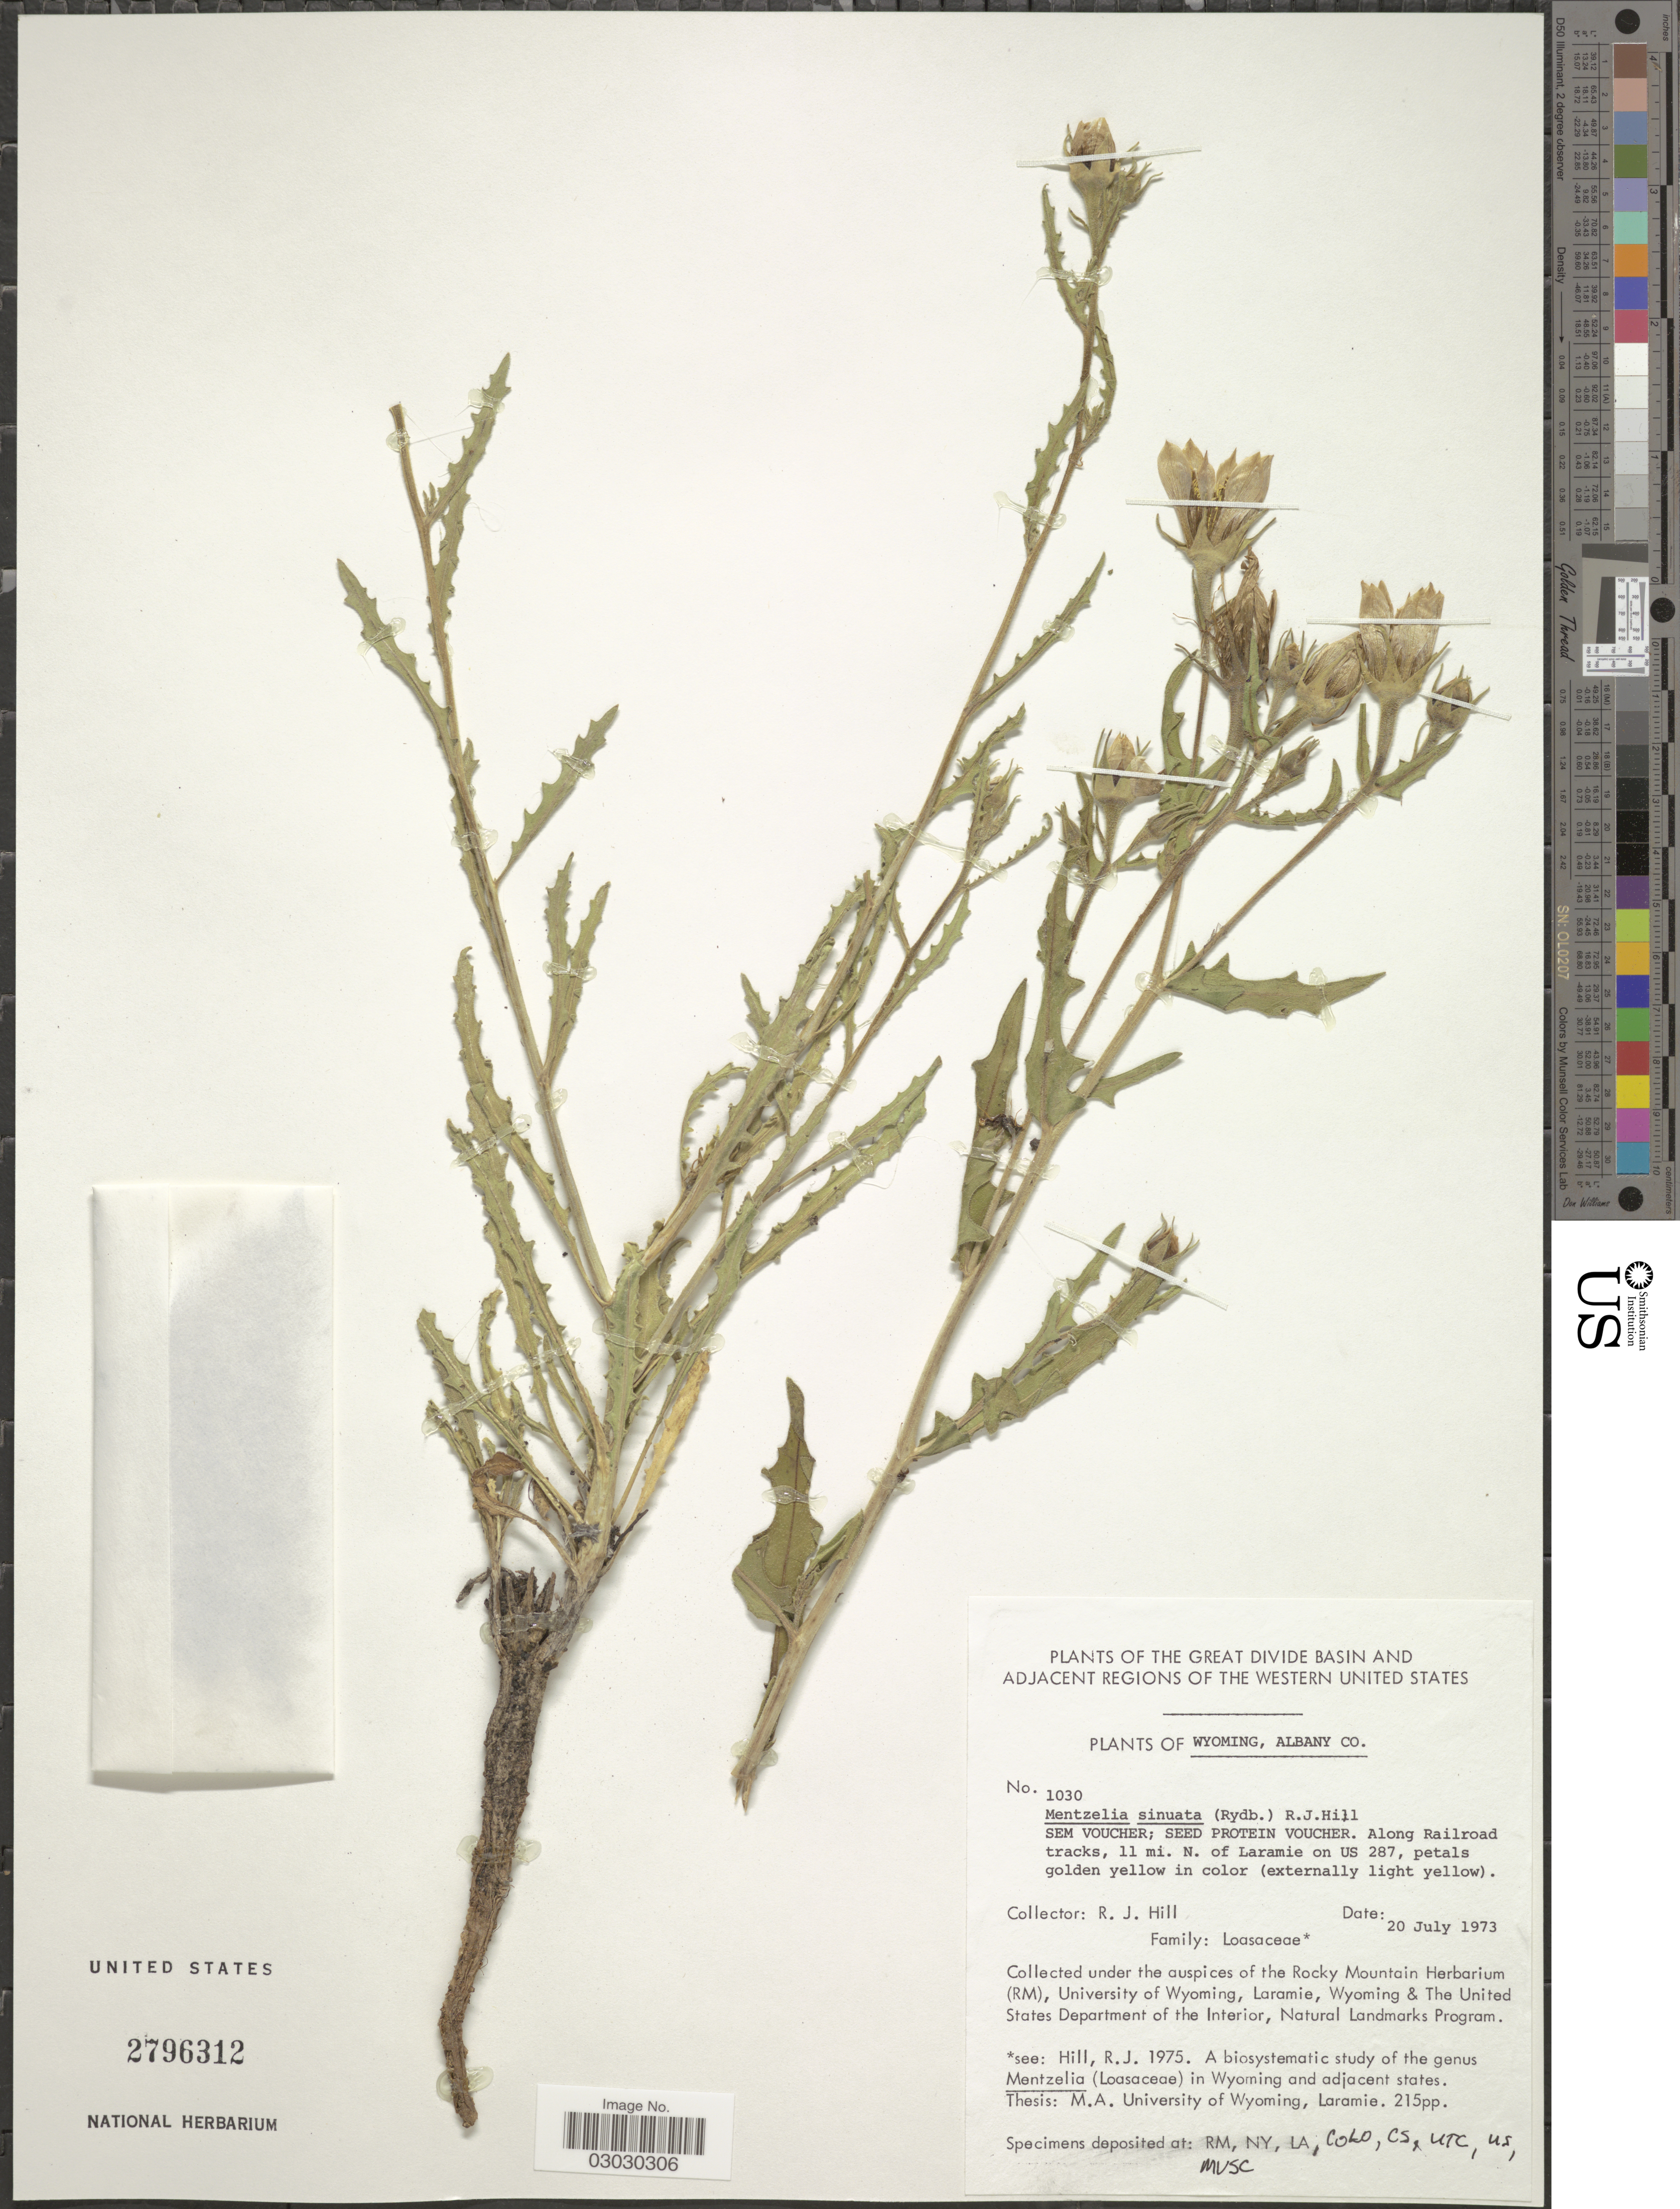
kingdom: Plantae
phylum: Tracheophyta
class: Magnoliopsida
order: Cornales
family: Loasaceae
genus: Mentzelia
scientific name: Mentzelia sinuata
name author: (Rydb.) R.J. Hill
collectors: R. J. Hill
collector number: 1030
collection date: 1973-07-20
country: United States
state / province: Wyoming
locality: The Great Divide Basin and Adjacent Regions of The Western United States, Along railroad tracks, 11 mi. N. of Laramie on US 287.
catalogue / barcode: US 2796312